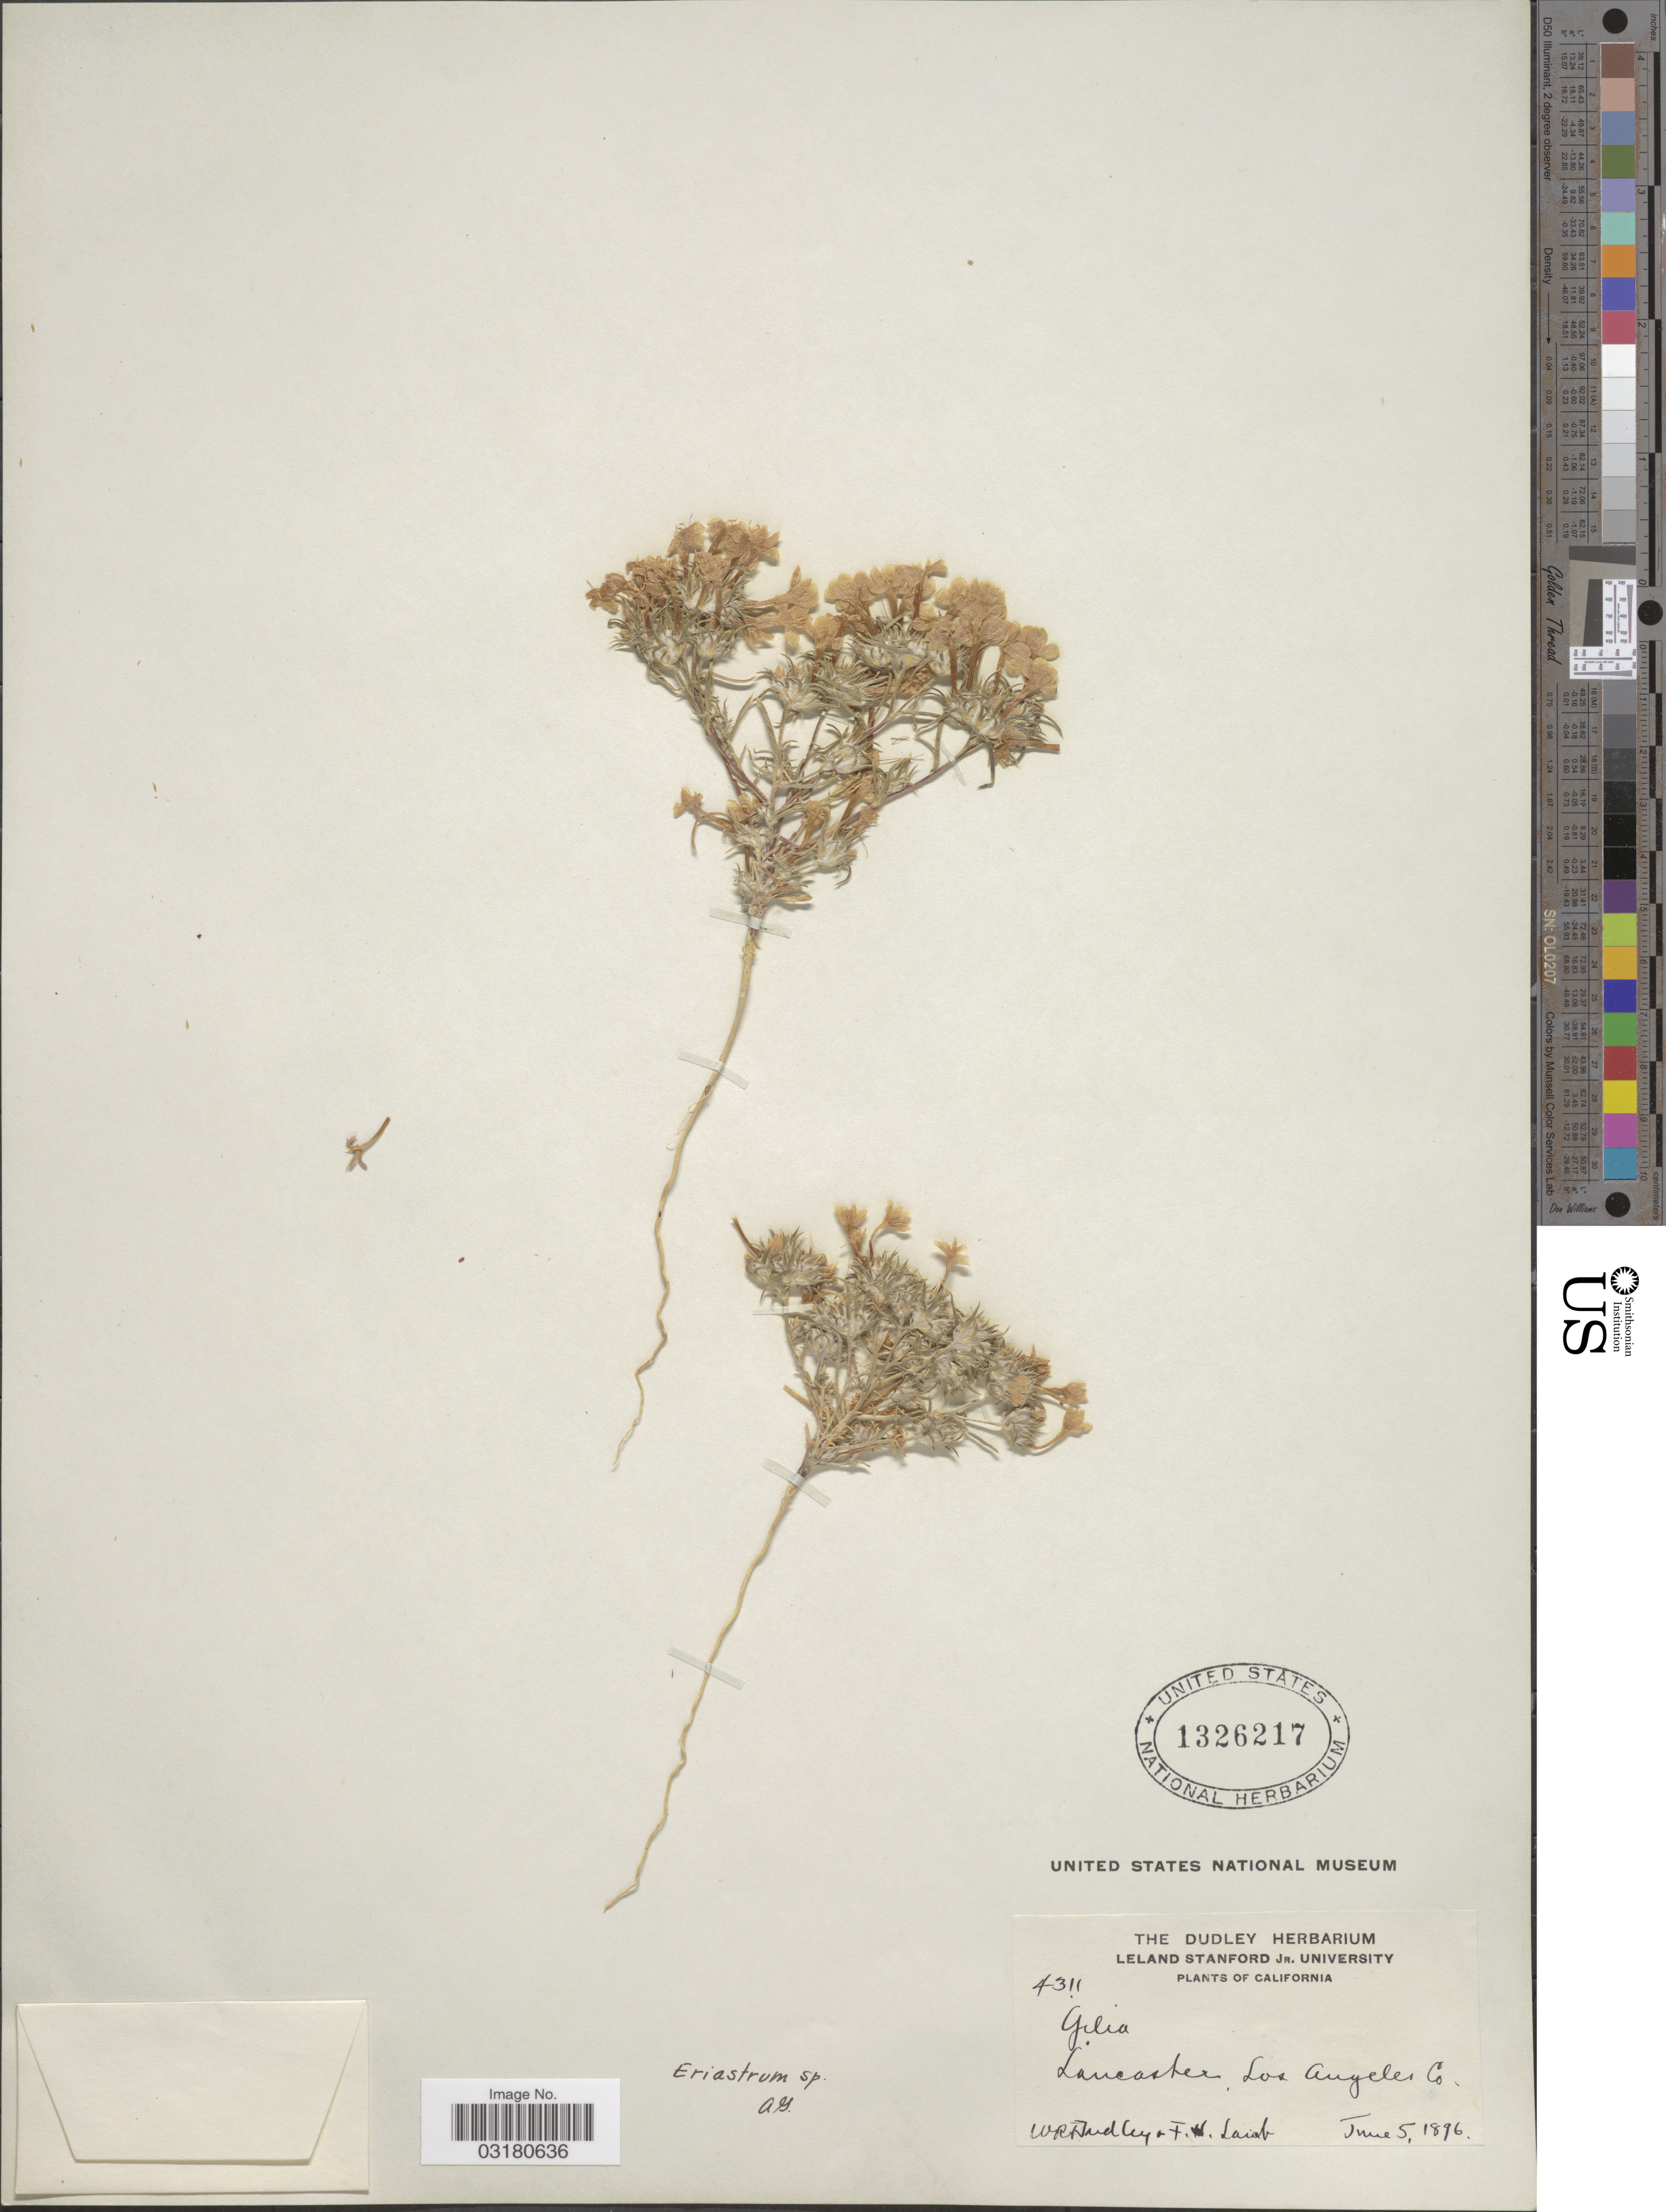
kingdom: Plantae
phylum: Tracheophyta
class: Magnoliopsida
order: Ericales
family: Polemoniaceae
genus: Eriastrum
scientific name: Eriastrum sp.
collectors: W. Dudley & F. H. Lamb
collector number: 4311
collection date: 1896-06-05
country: United States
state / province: California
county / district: Los Angeles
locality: Lancaster, Los Angeles Co.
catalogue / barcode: US 1326217